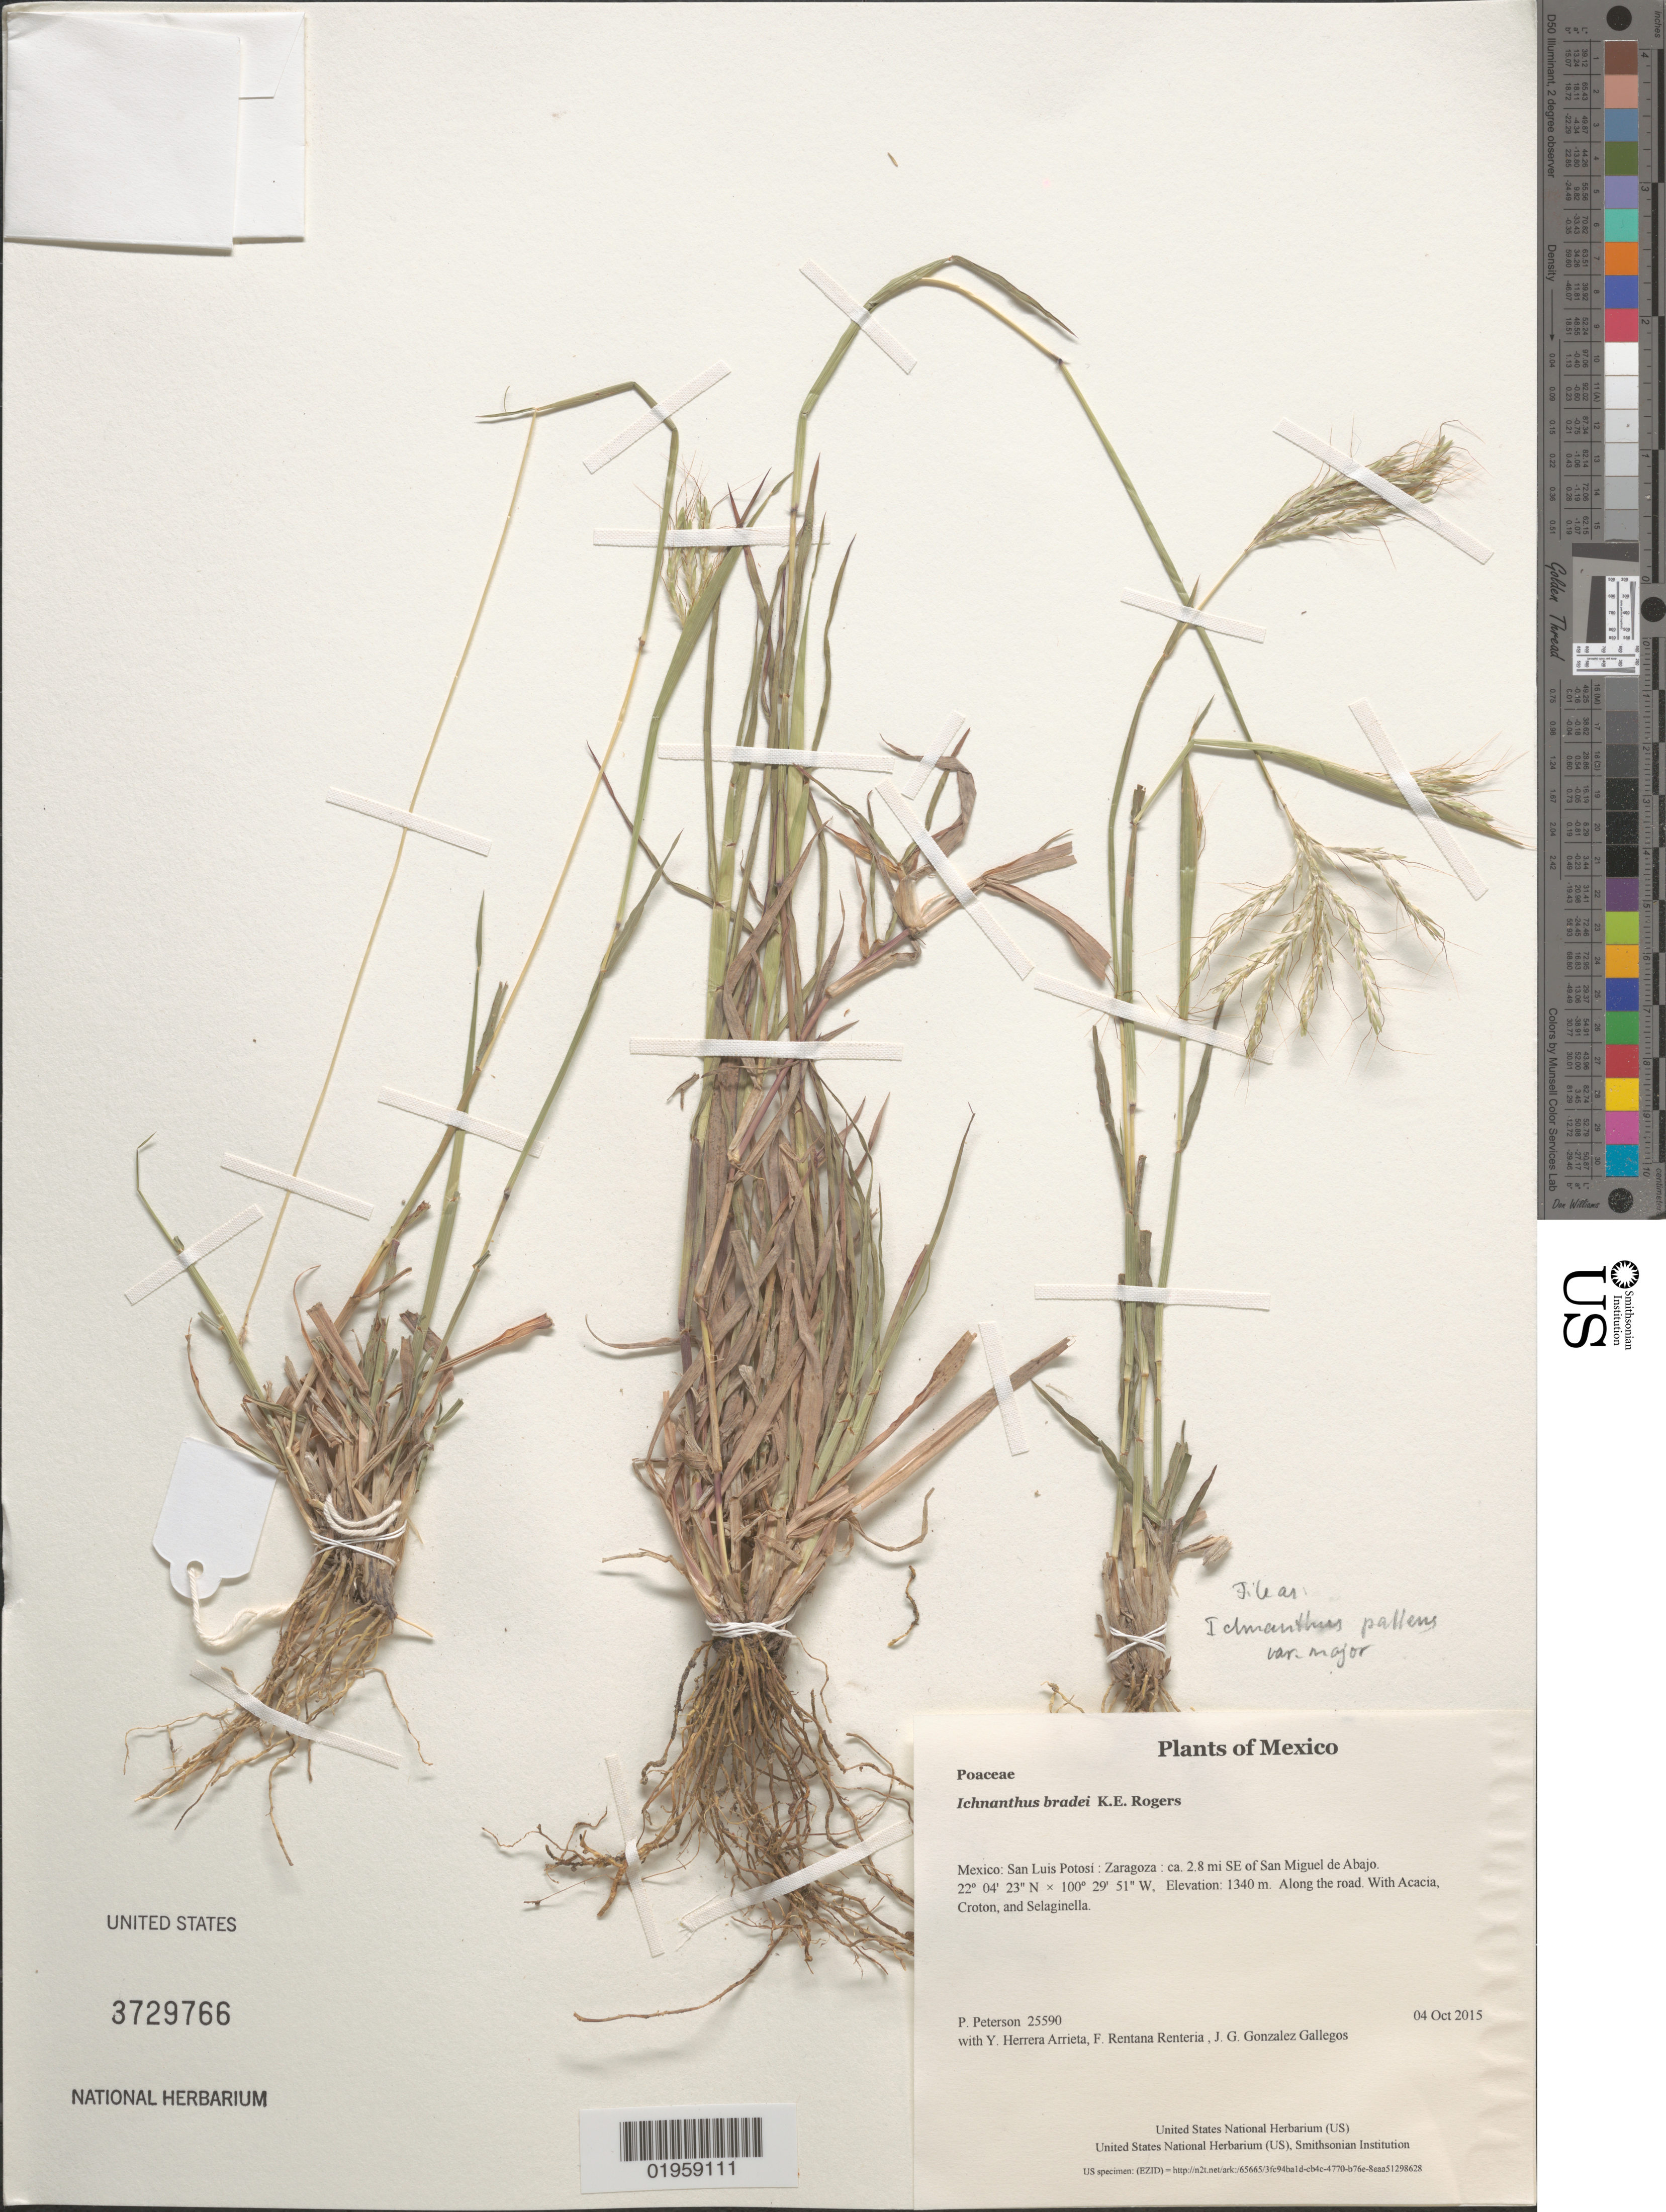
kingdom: Plantae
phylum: Tracheophyta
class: Liliopsida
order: Poales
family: Poaceae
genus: Ichnanthus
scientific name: Ichnanthus pallens var. major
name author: (Nees) Stieber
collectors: P. M. Peterson, Y. Herrera Arrieta, F. Rentana Renteria & J. G. Gonzalez Gallegos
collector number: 25590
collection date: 2015-10-04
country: Mexico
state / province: San Luis Potosí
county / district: Zaragoza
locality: ca. 2.8 mi SE of San Miguel de Abajo.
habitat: Along the road.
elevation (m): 1340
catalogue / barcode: US 3729766